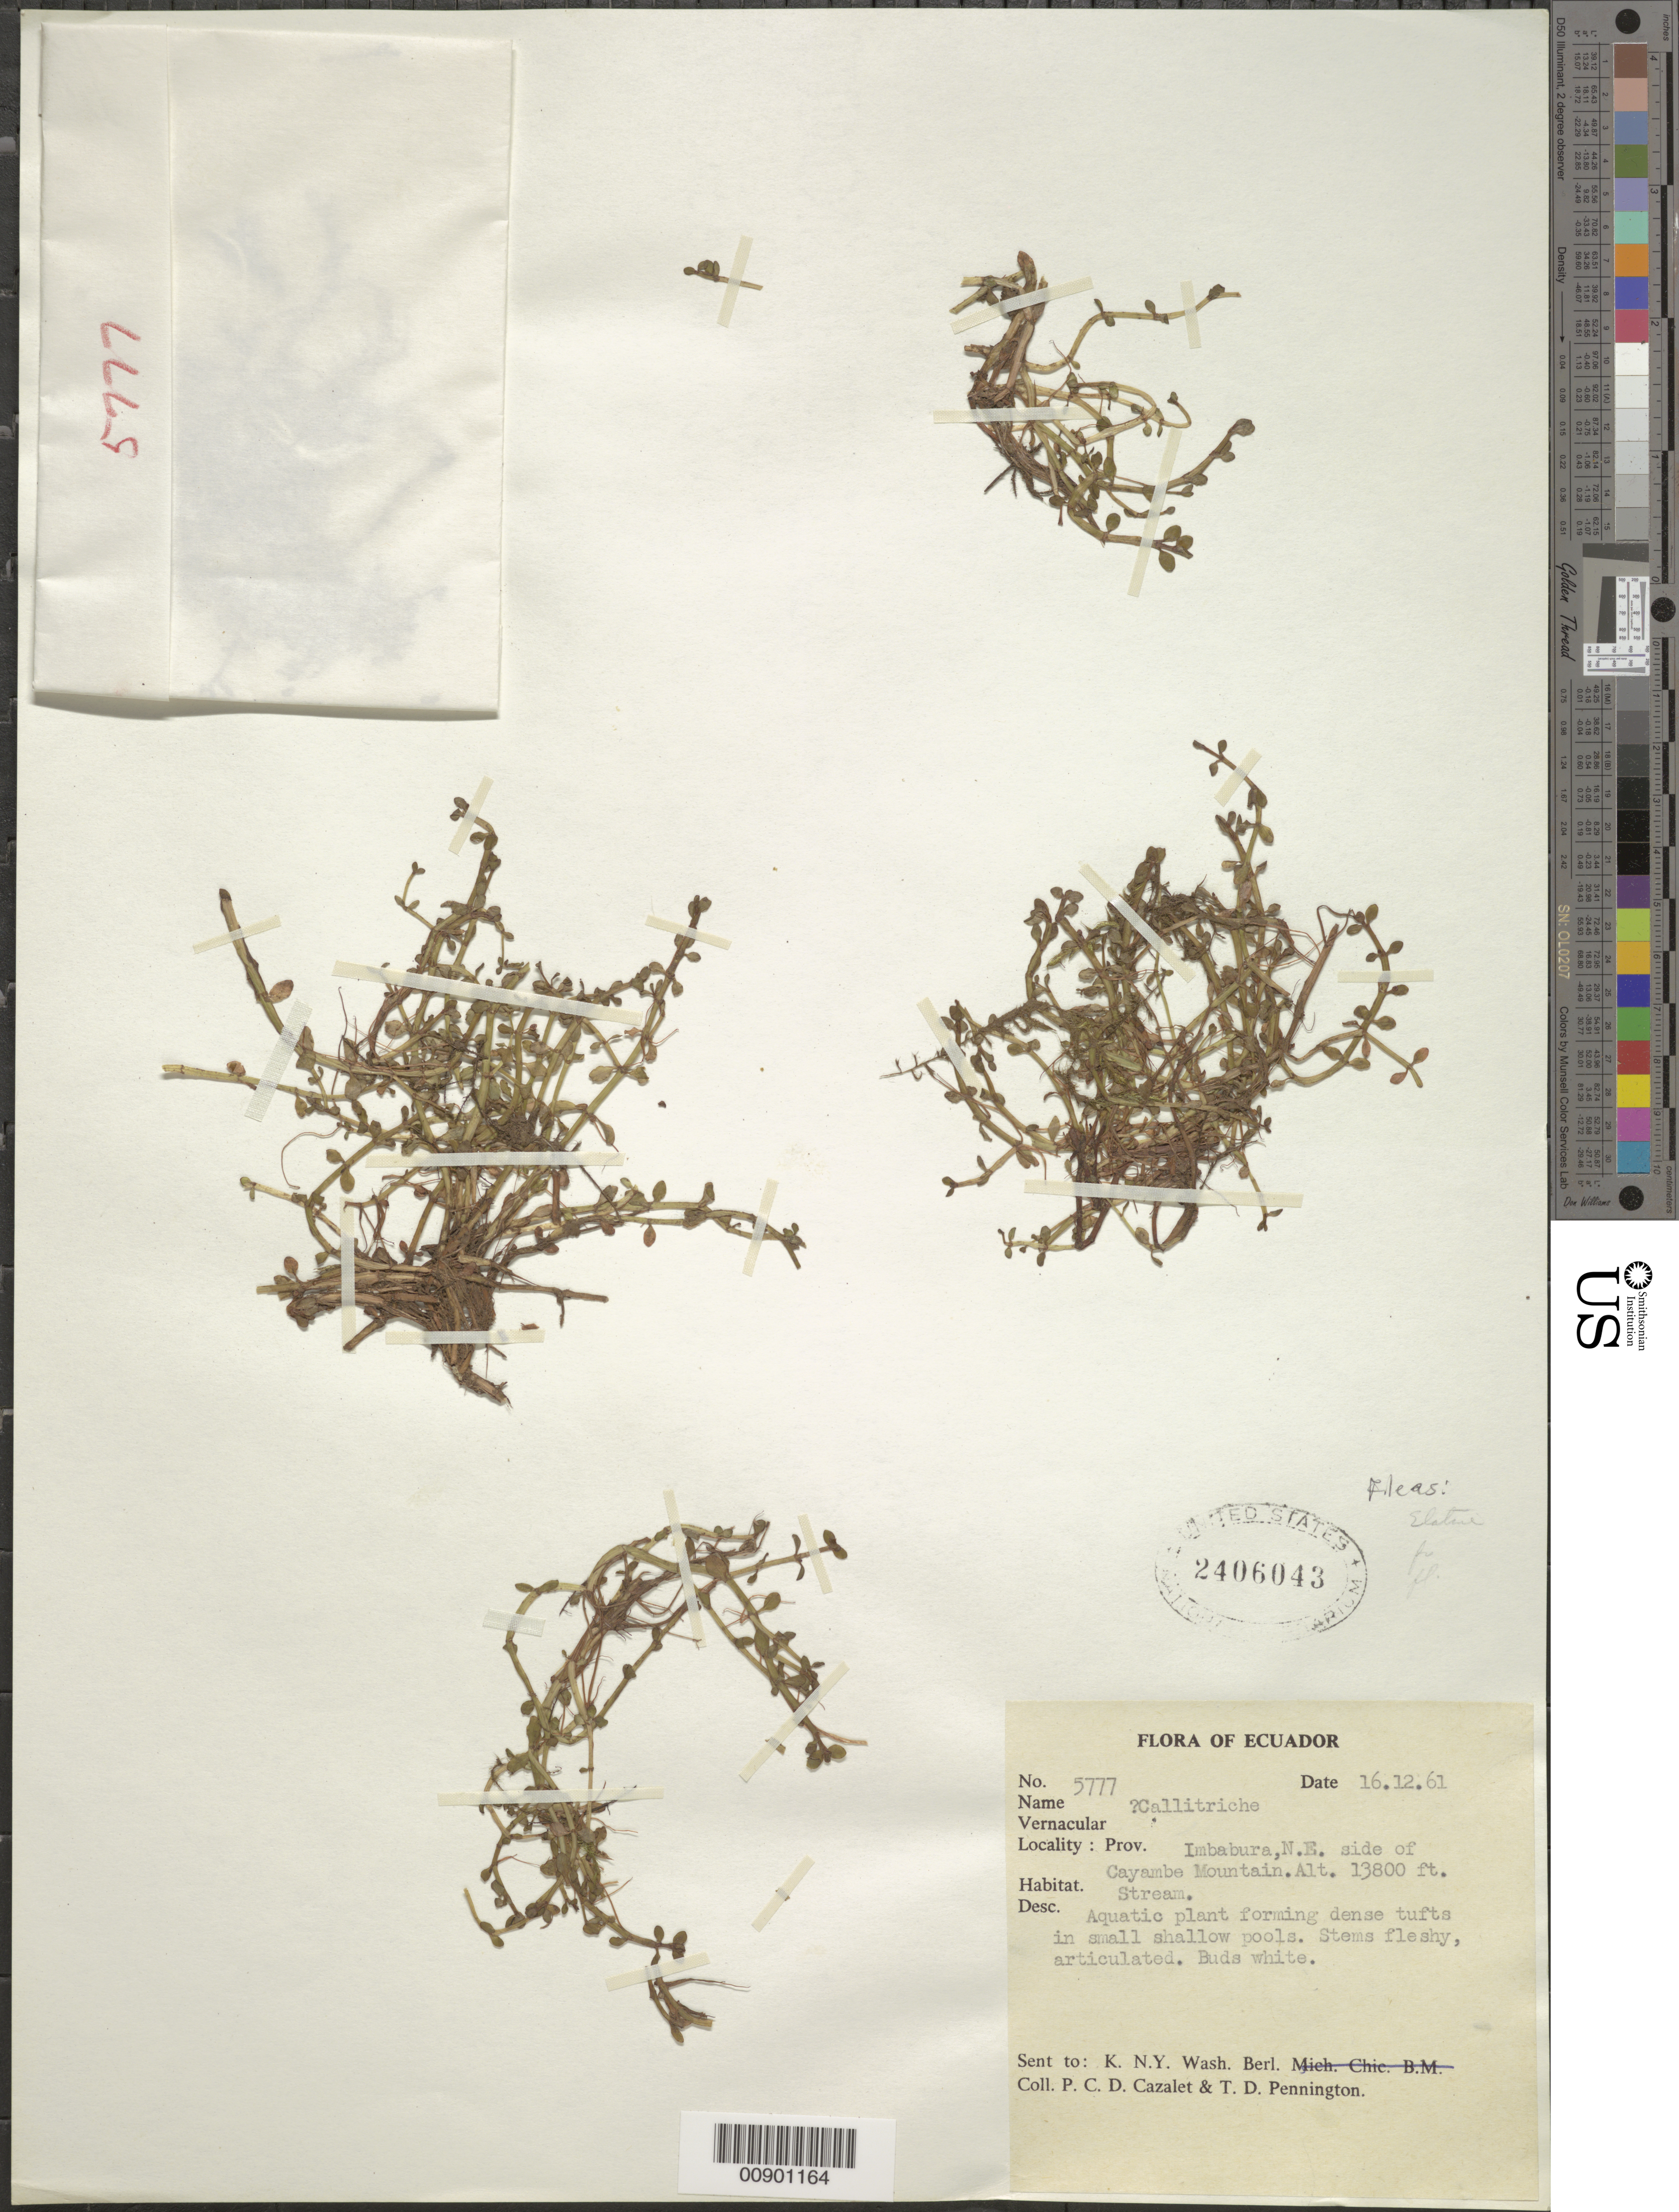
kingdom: Plantae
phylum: Tracheophyta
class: Magnoliopsida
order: Malpighiales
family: Elatinaceae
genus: Elatine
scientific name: Elatine sp.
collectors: P. Cazalet & T. D. Pennington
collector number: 5777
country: Ecuador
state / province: Imbabura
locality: NE side of Cayamba Mountain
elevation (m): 4206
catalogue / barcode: US 2406043